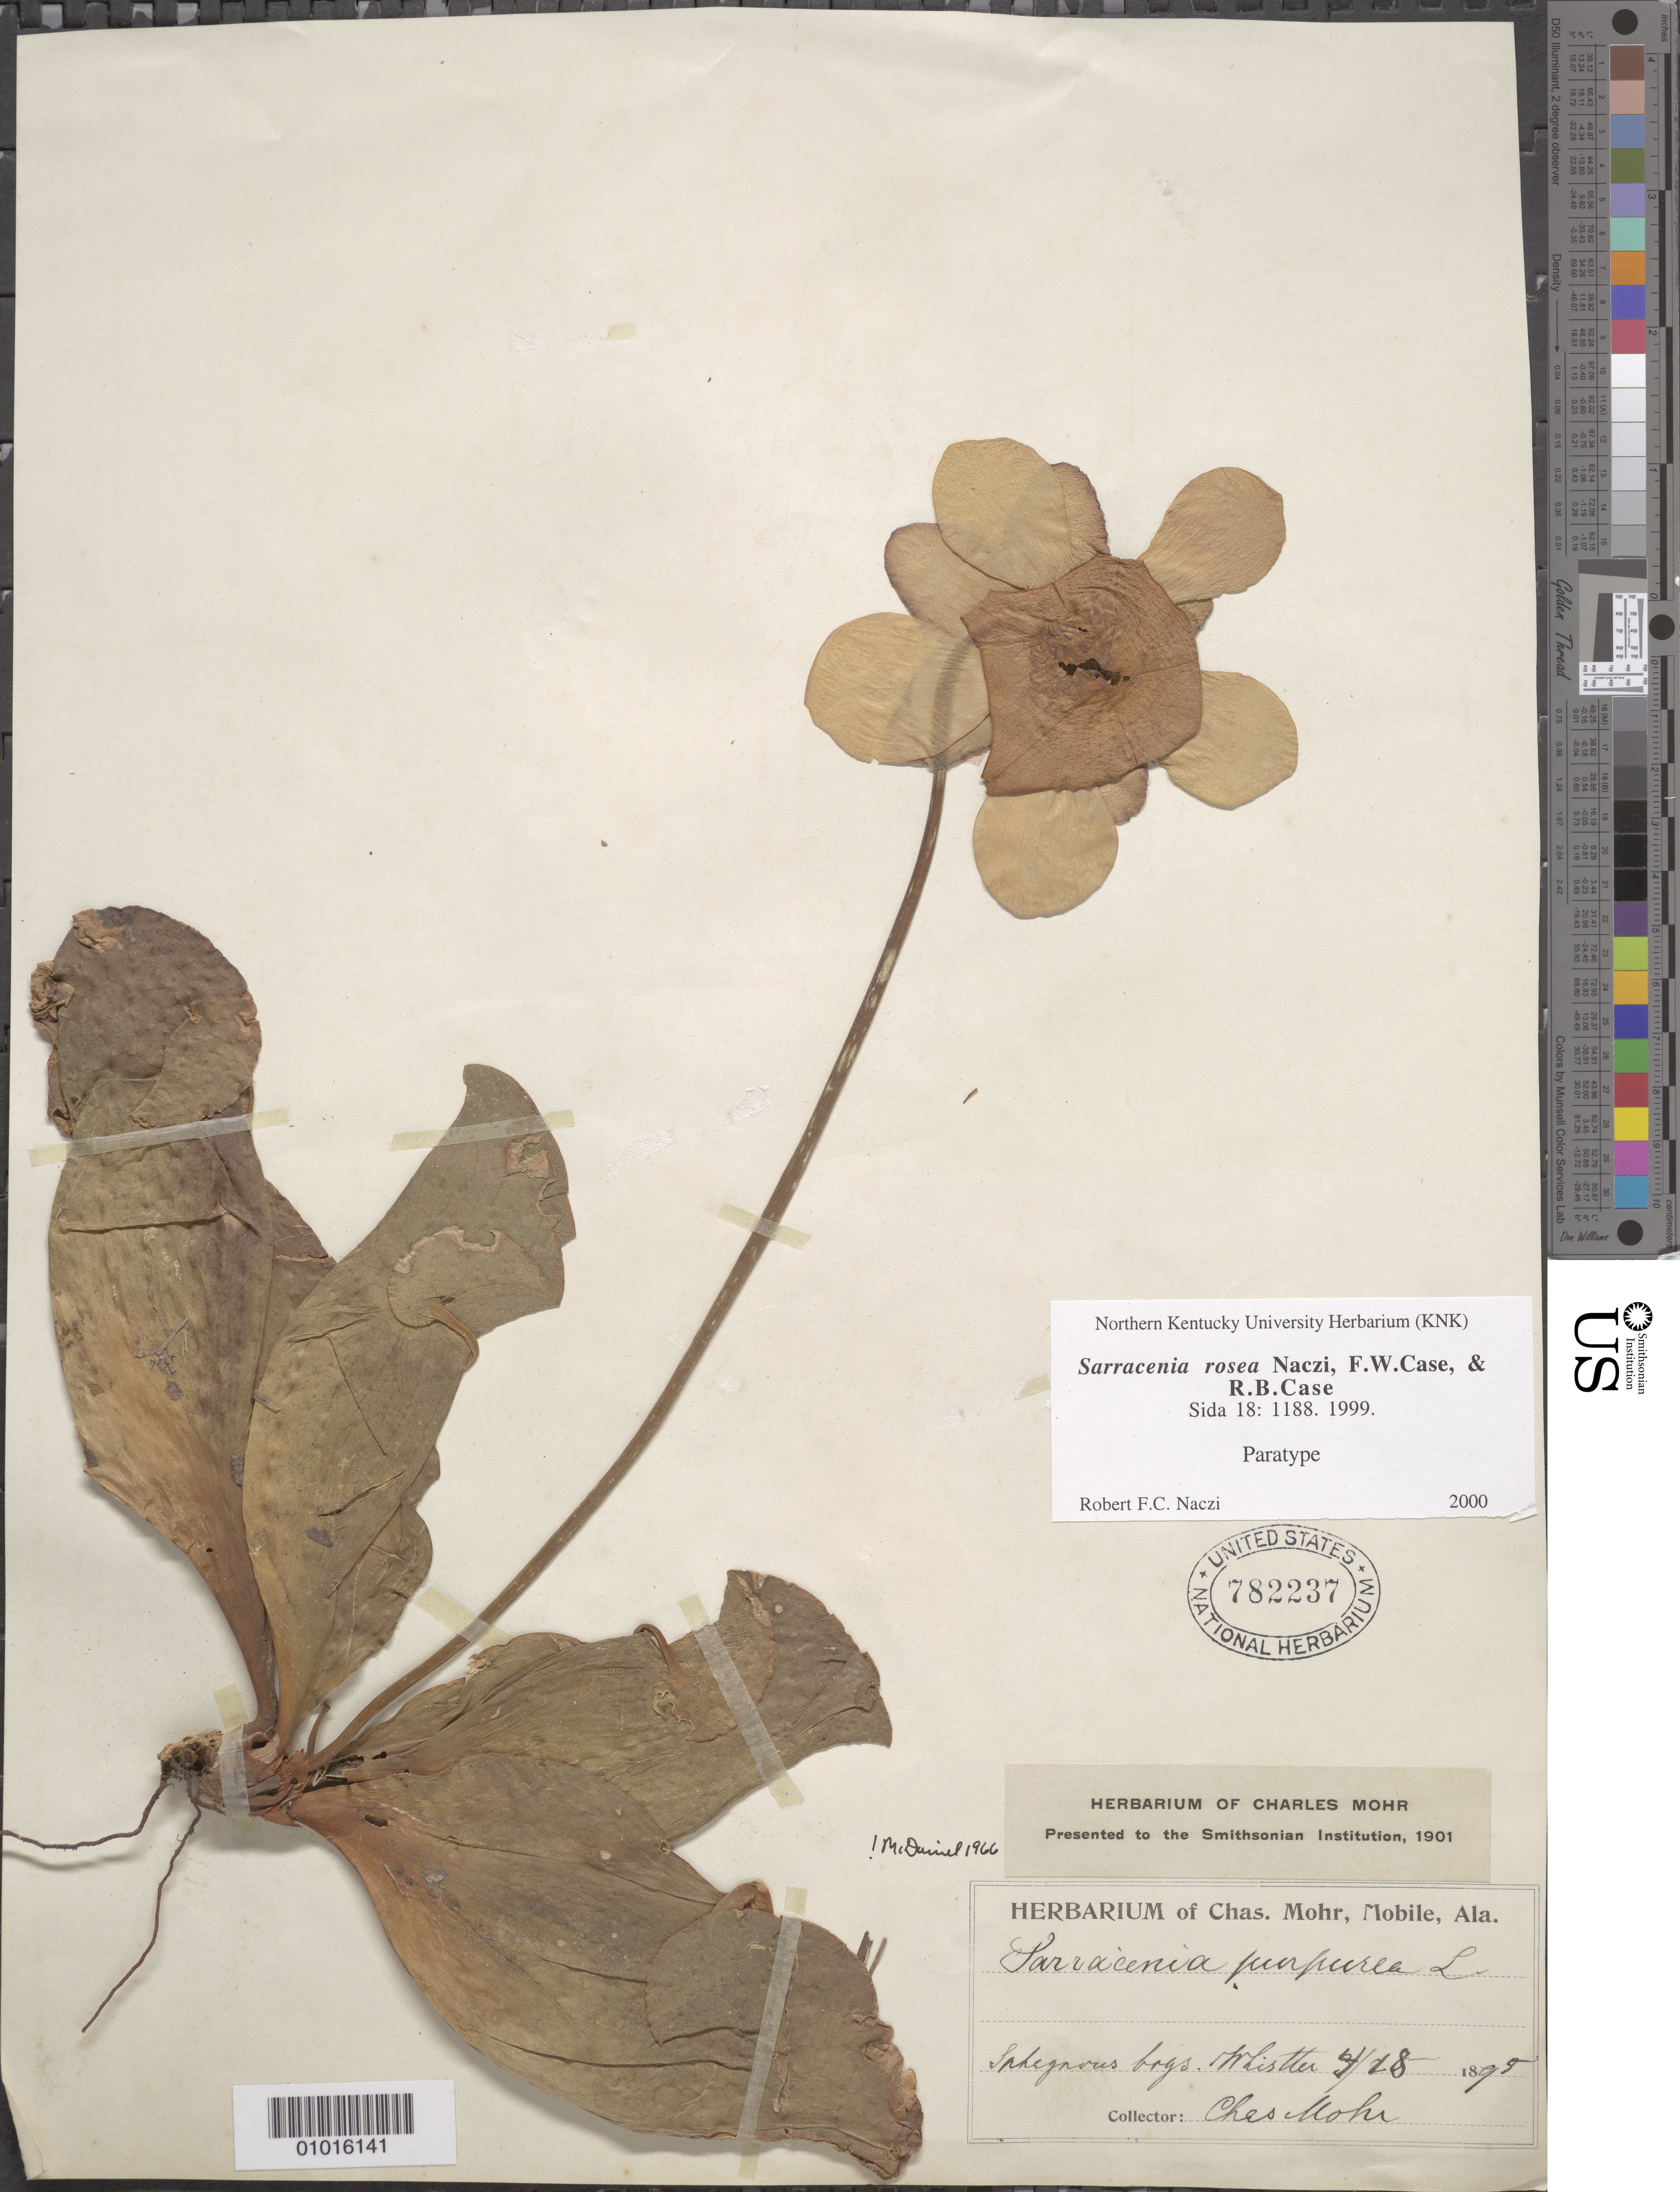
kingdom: Plantae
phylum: Tracheophyta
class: Magnoliopsida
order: Ericales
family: Sarraceniaceae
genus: Sarracenia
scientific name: Sarracenia purpurea f. heterophylla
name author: (Eaton) Fernald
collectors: C. T. Mohr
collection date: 1895-04-18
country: United States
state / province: Alabama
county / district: Mobile County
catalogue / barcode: US 782237